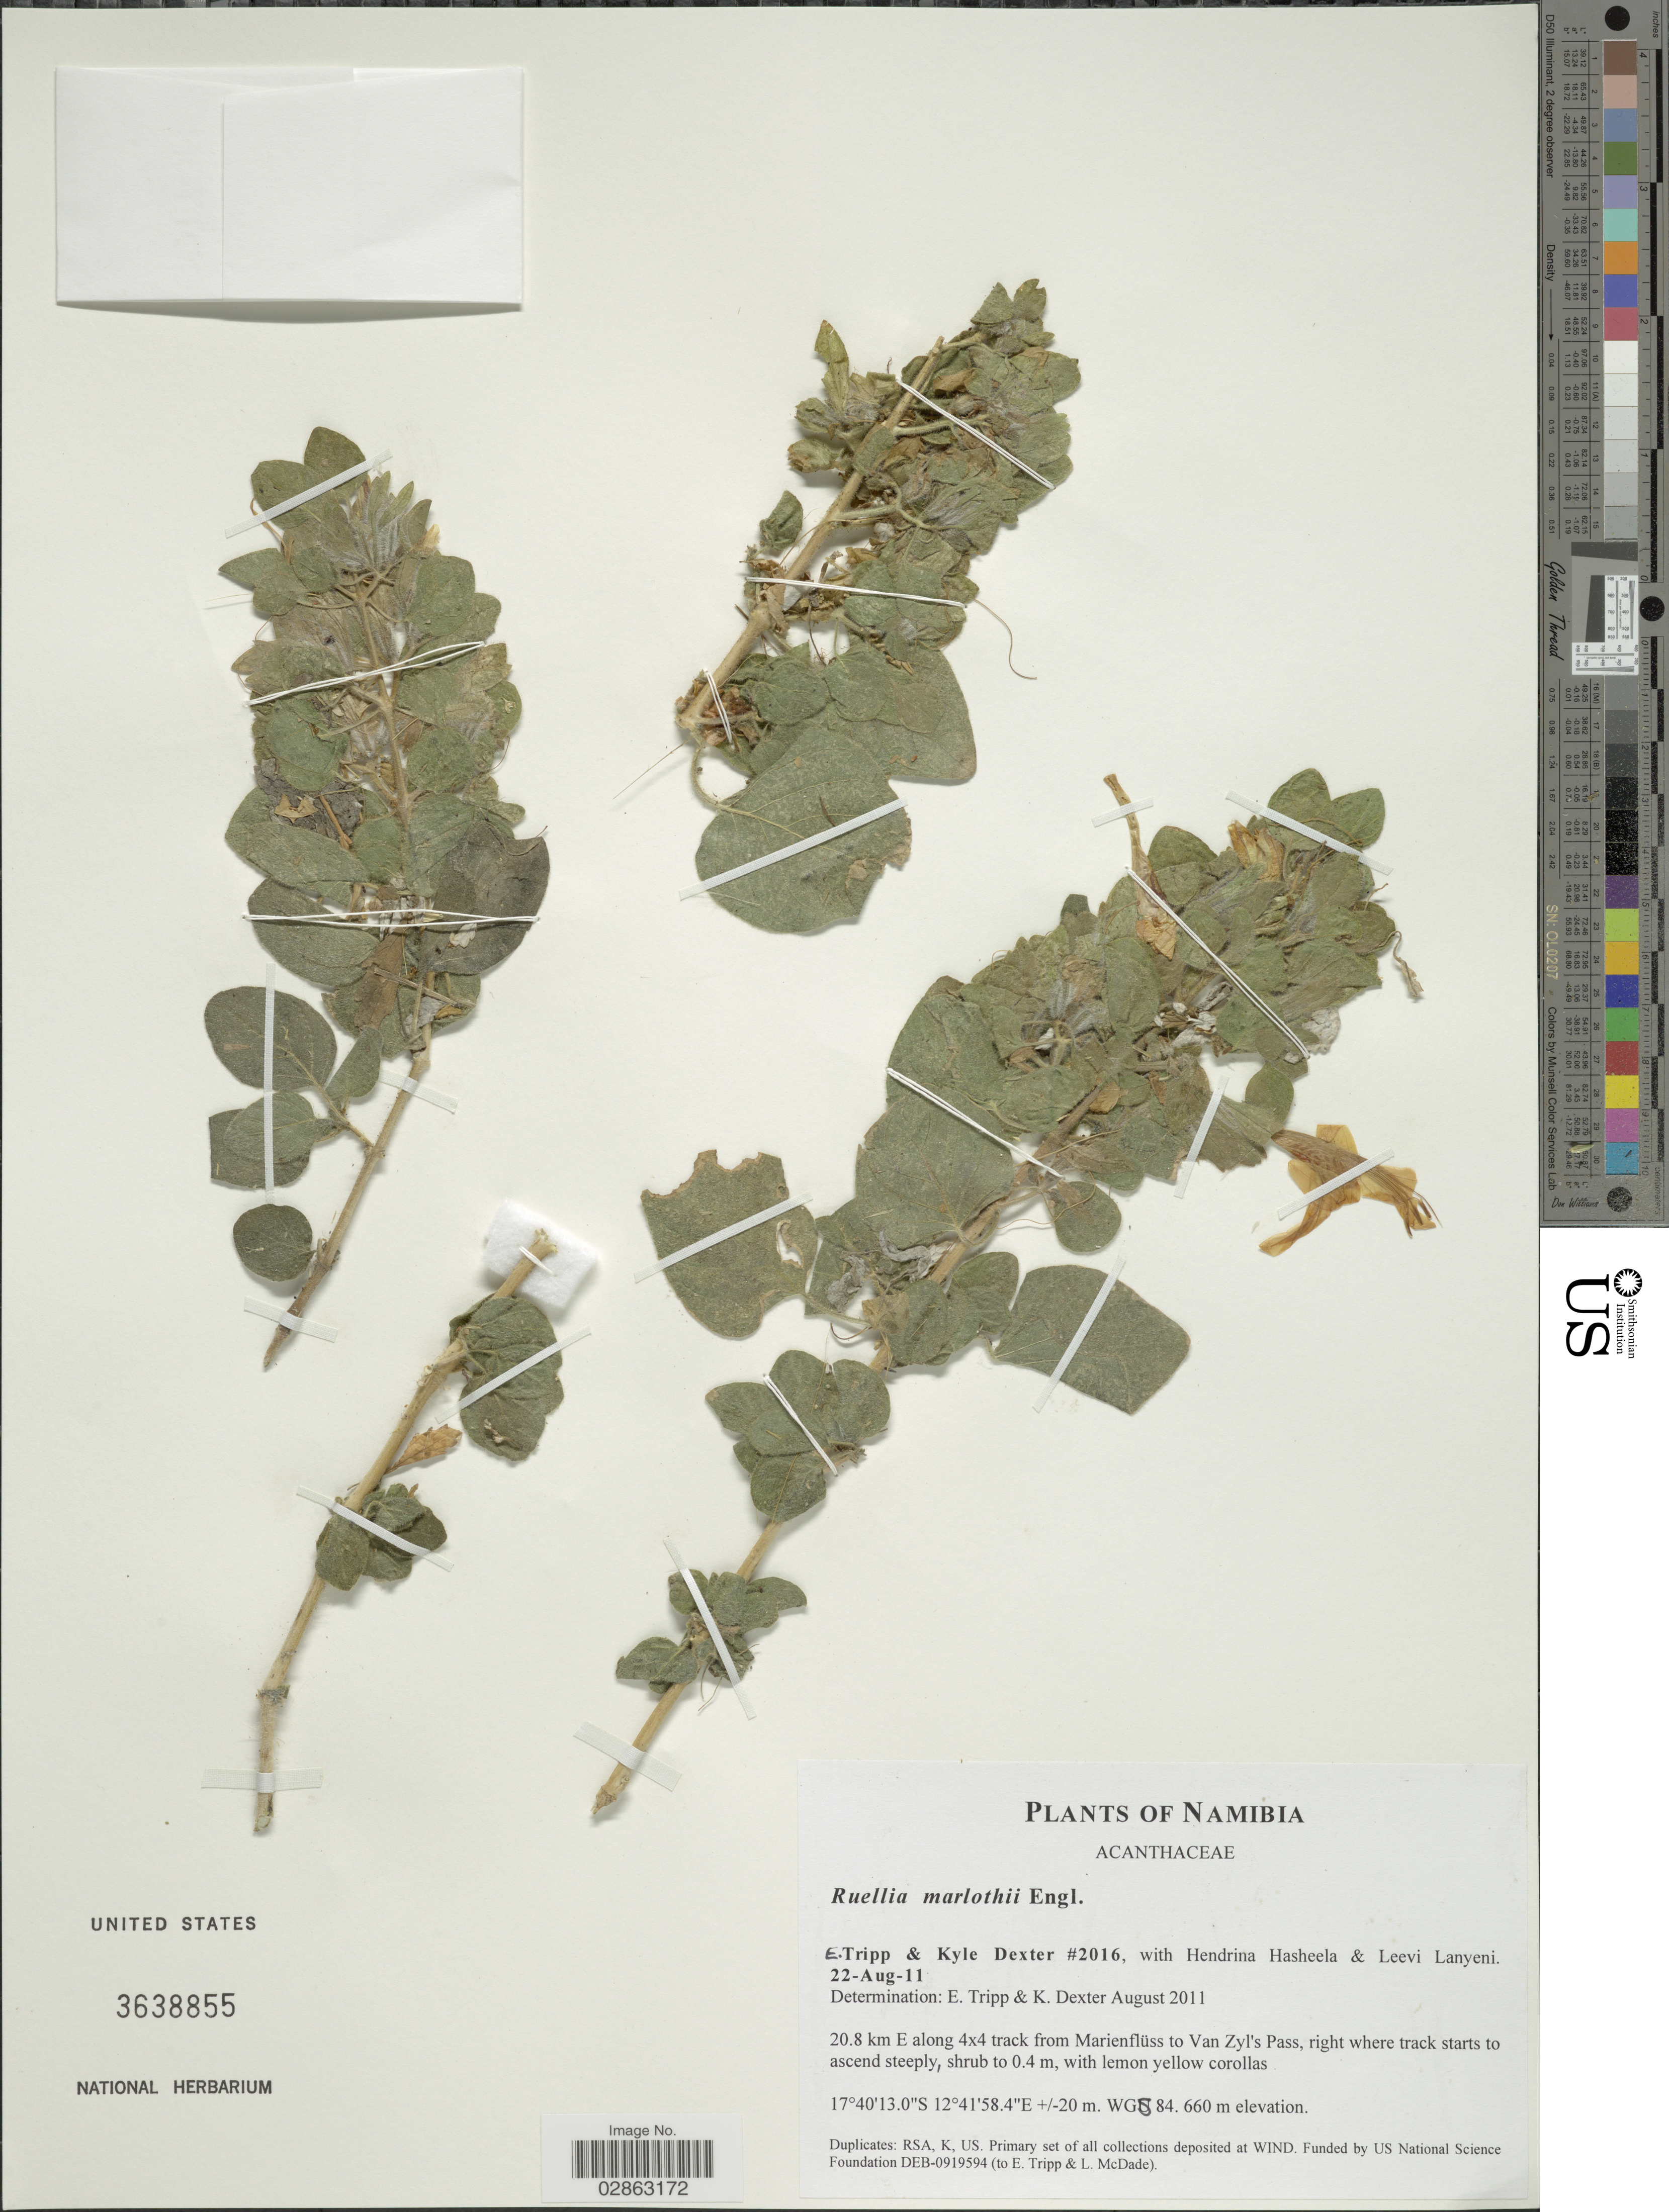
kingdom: Plantae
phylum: Tracheophyta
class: Magnoliopsida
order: Lamiales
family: Acanthaceae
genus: Ruellia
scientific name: Ruellia marlothii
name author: Engl.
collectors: E. Tripp, K. Dexter, H. Hasheela & L. Lanyeni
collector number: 2016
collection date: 2011-08-22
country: Namibia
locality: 20.8 km E along 4x4 track from Marienflüss to Van Zyl's Pass.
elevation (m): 660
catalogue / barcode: US 3638855